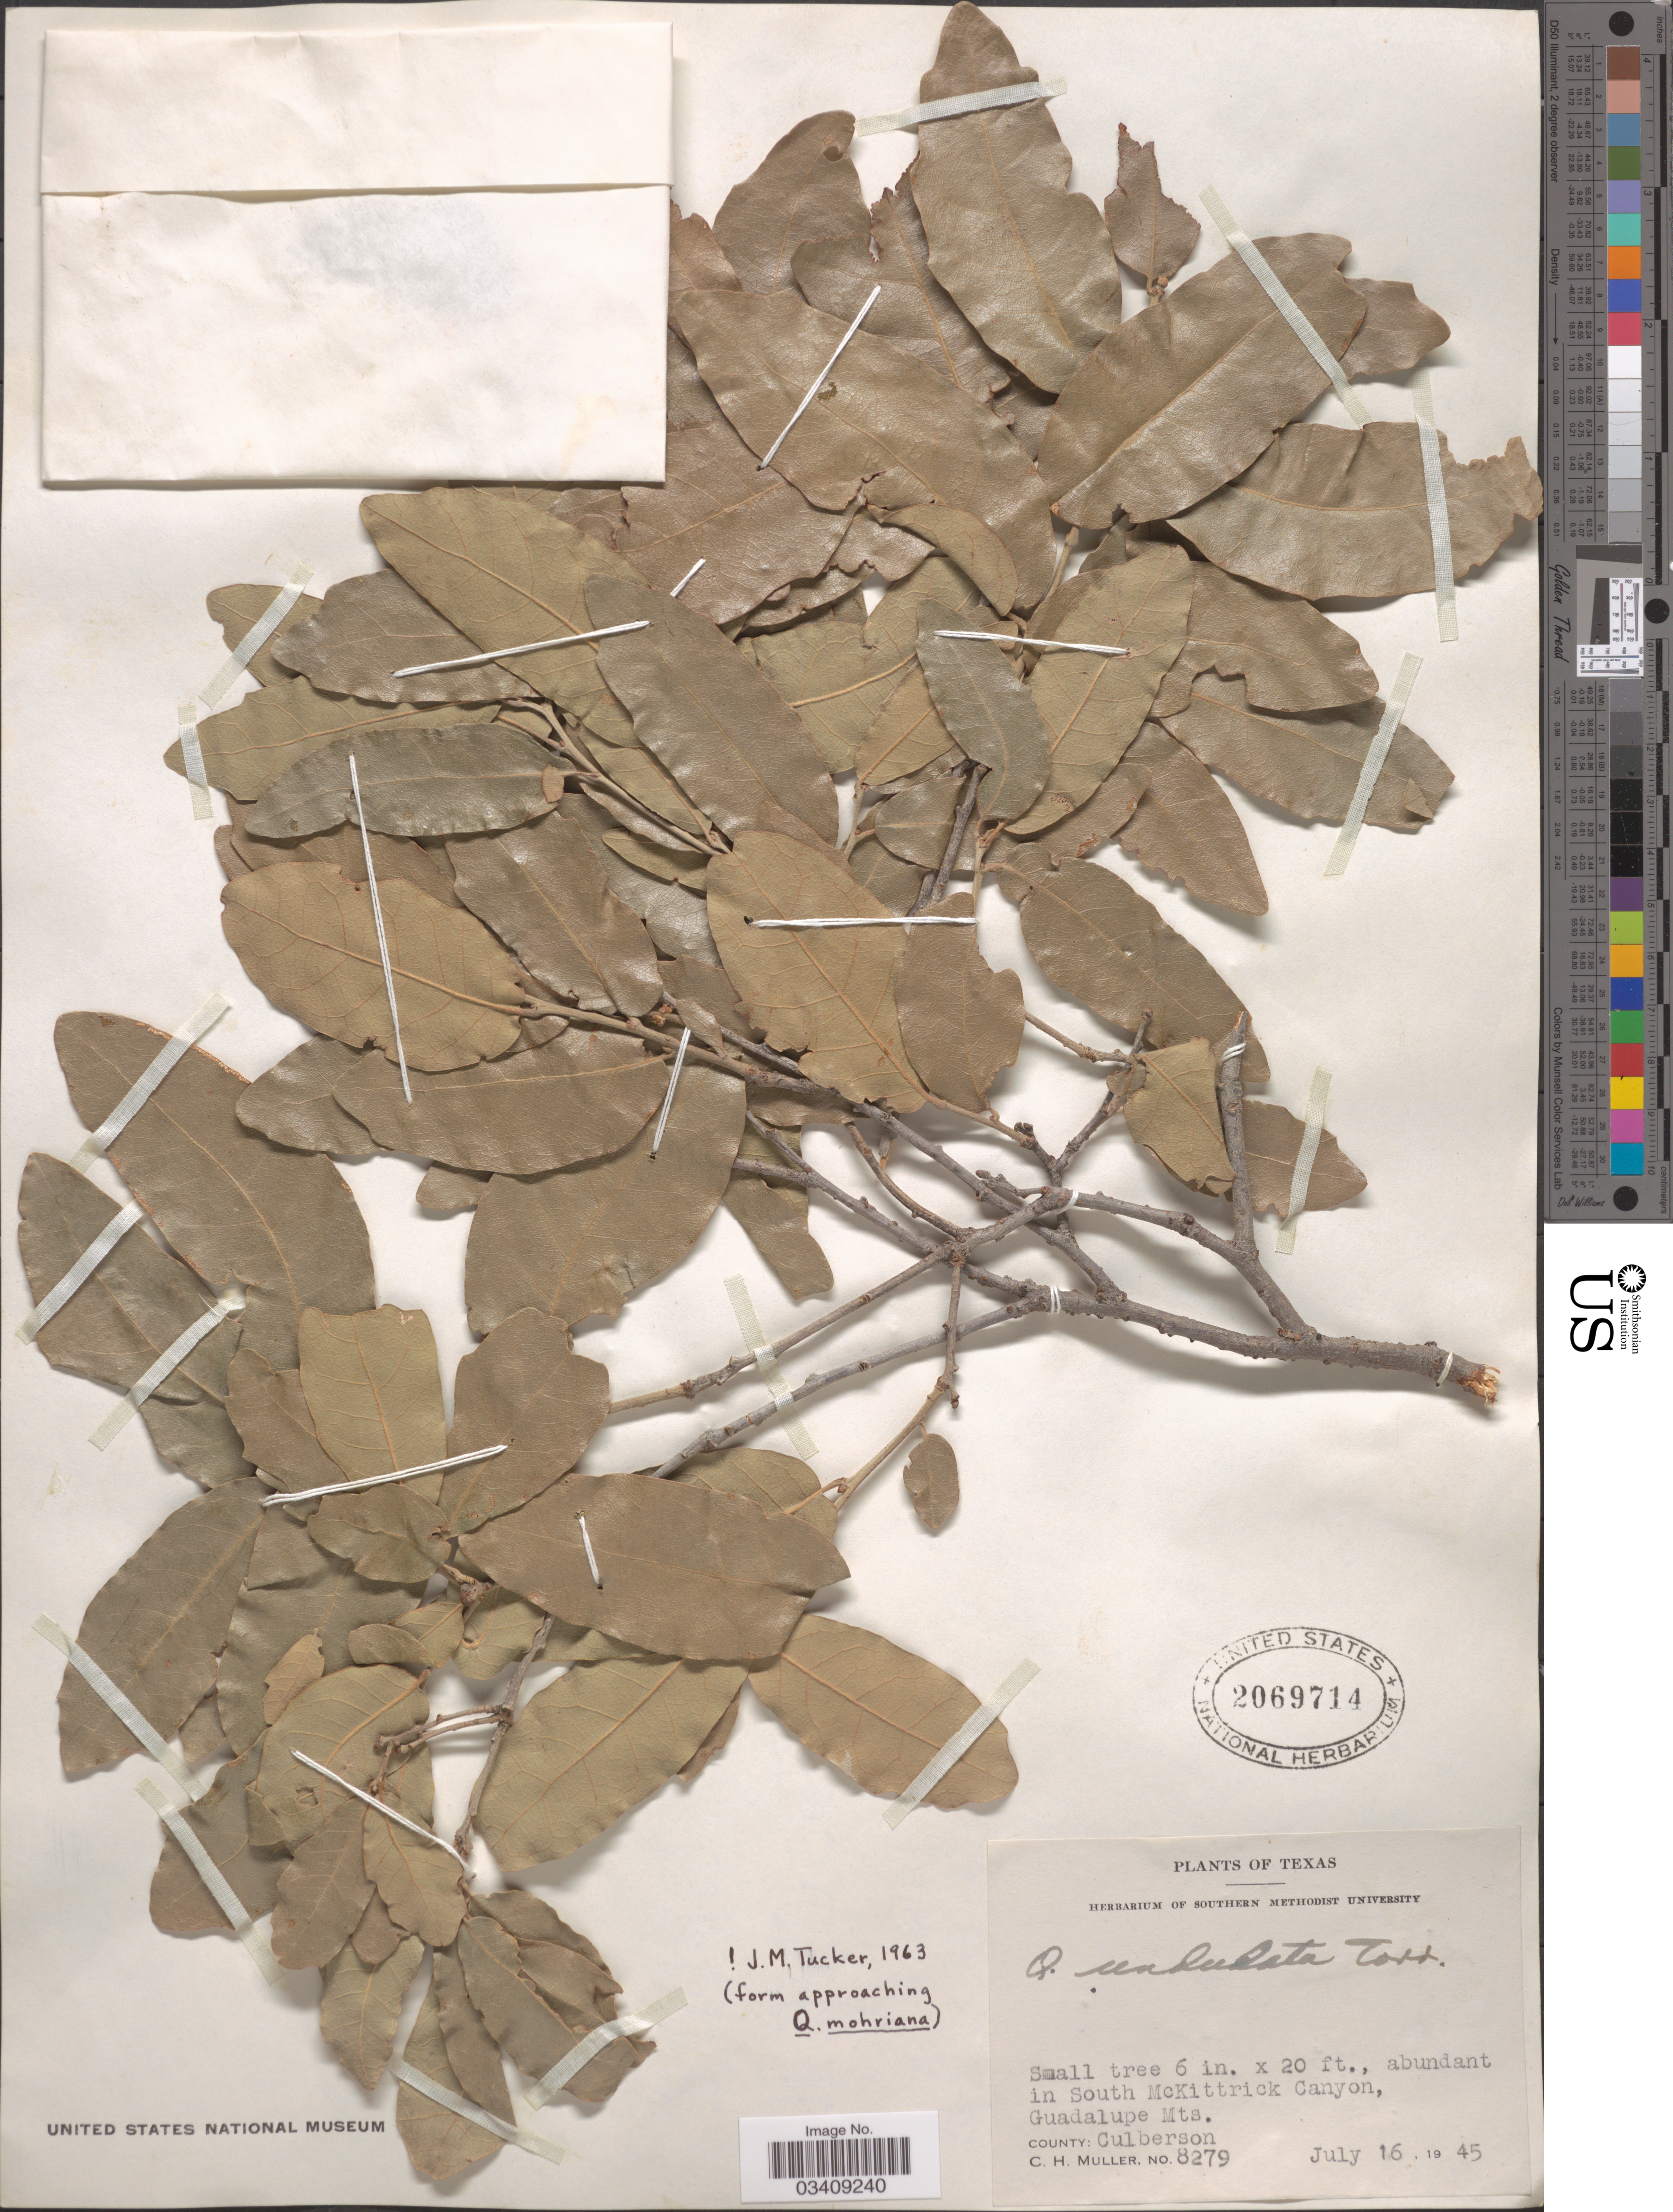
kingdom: Plantae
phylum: Tracheophyta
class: Magnoliopsida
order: Fagales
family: Fagaceae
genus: Quercus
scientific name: Quercus undulata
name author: Torr.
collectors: C. H. Mueller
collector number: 8279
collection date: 1945-07-16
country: United States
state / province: Texas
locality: South McKittrick Canyon, Guadalupe Mts. County: Culberson.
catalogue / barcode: US 2069714